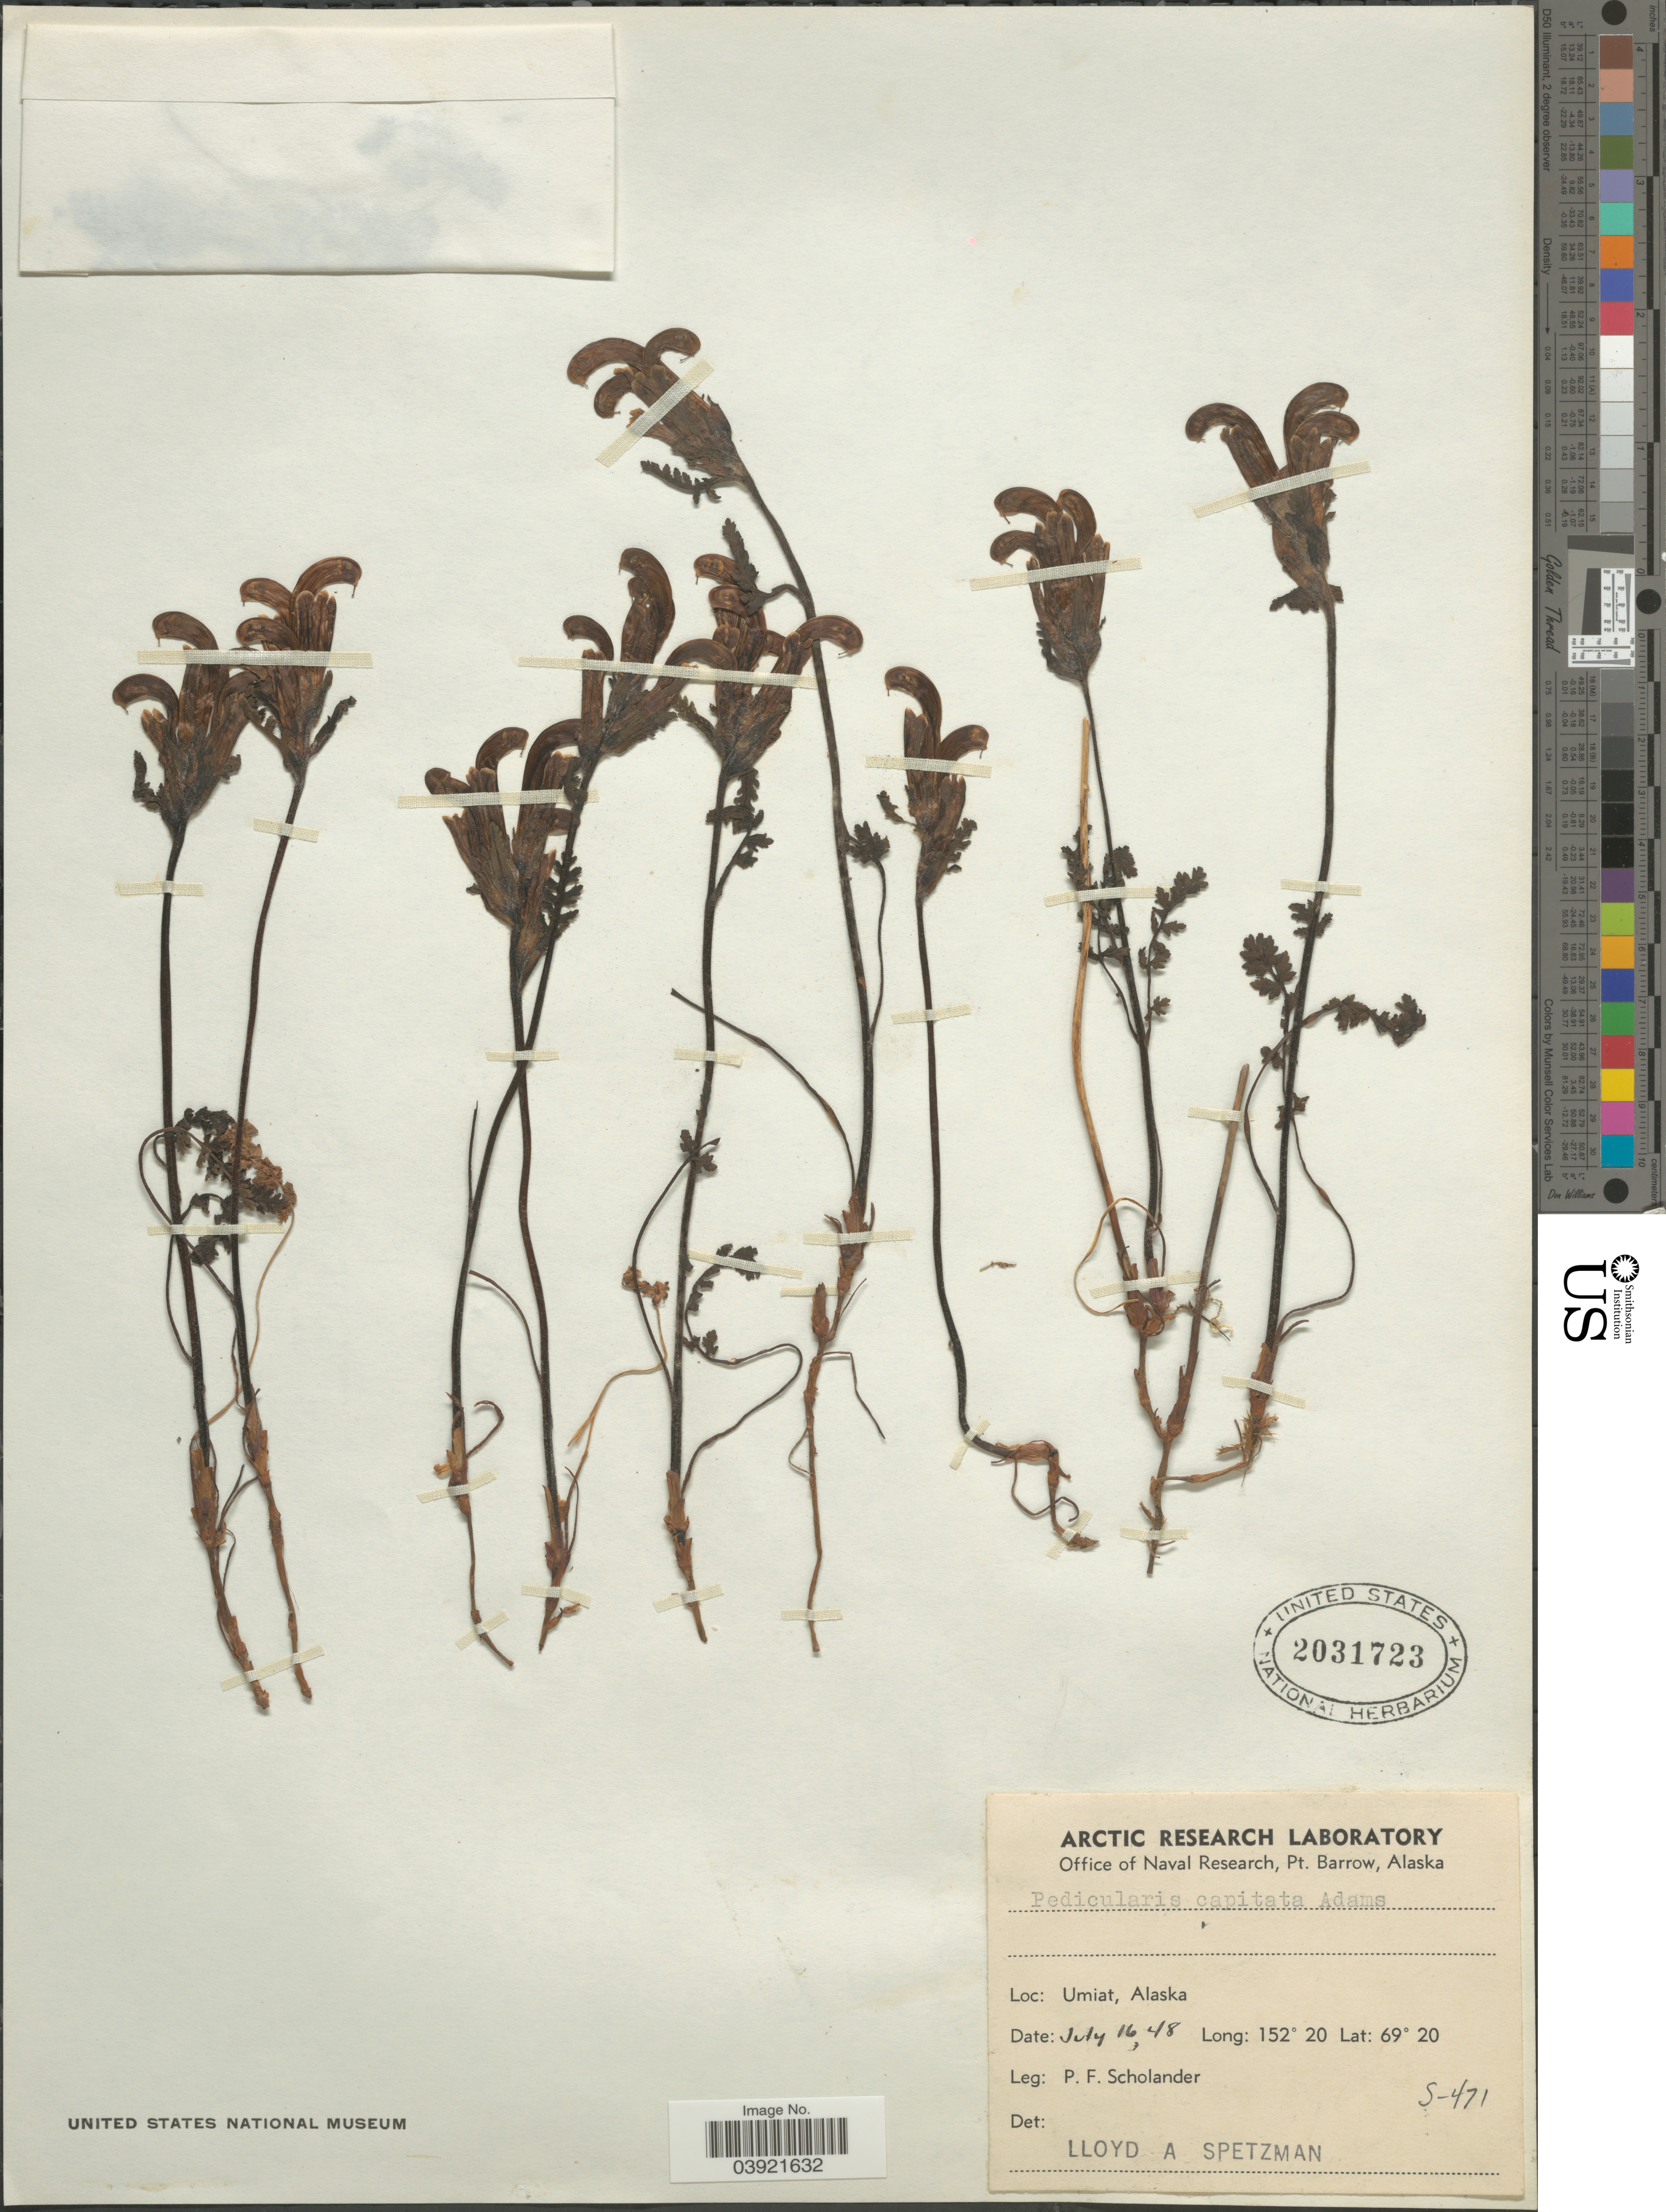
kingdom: Plantae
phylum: Tracheophyta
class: Magnoliopsida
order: Lamiales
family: Orobanchaceae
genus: Pedicularis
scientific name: Pedicularis capitata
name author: Adams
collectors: P. Scholander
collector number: S-471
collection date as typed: Transcribed d/m/y: 16/7/48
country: United States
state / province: Alaska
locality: Umiat.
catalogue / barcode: US 2031723